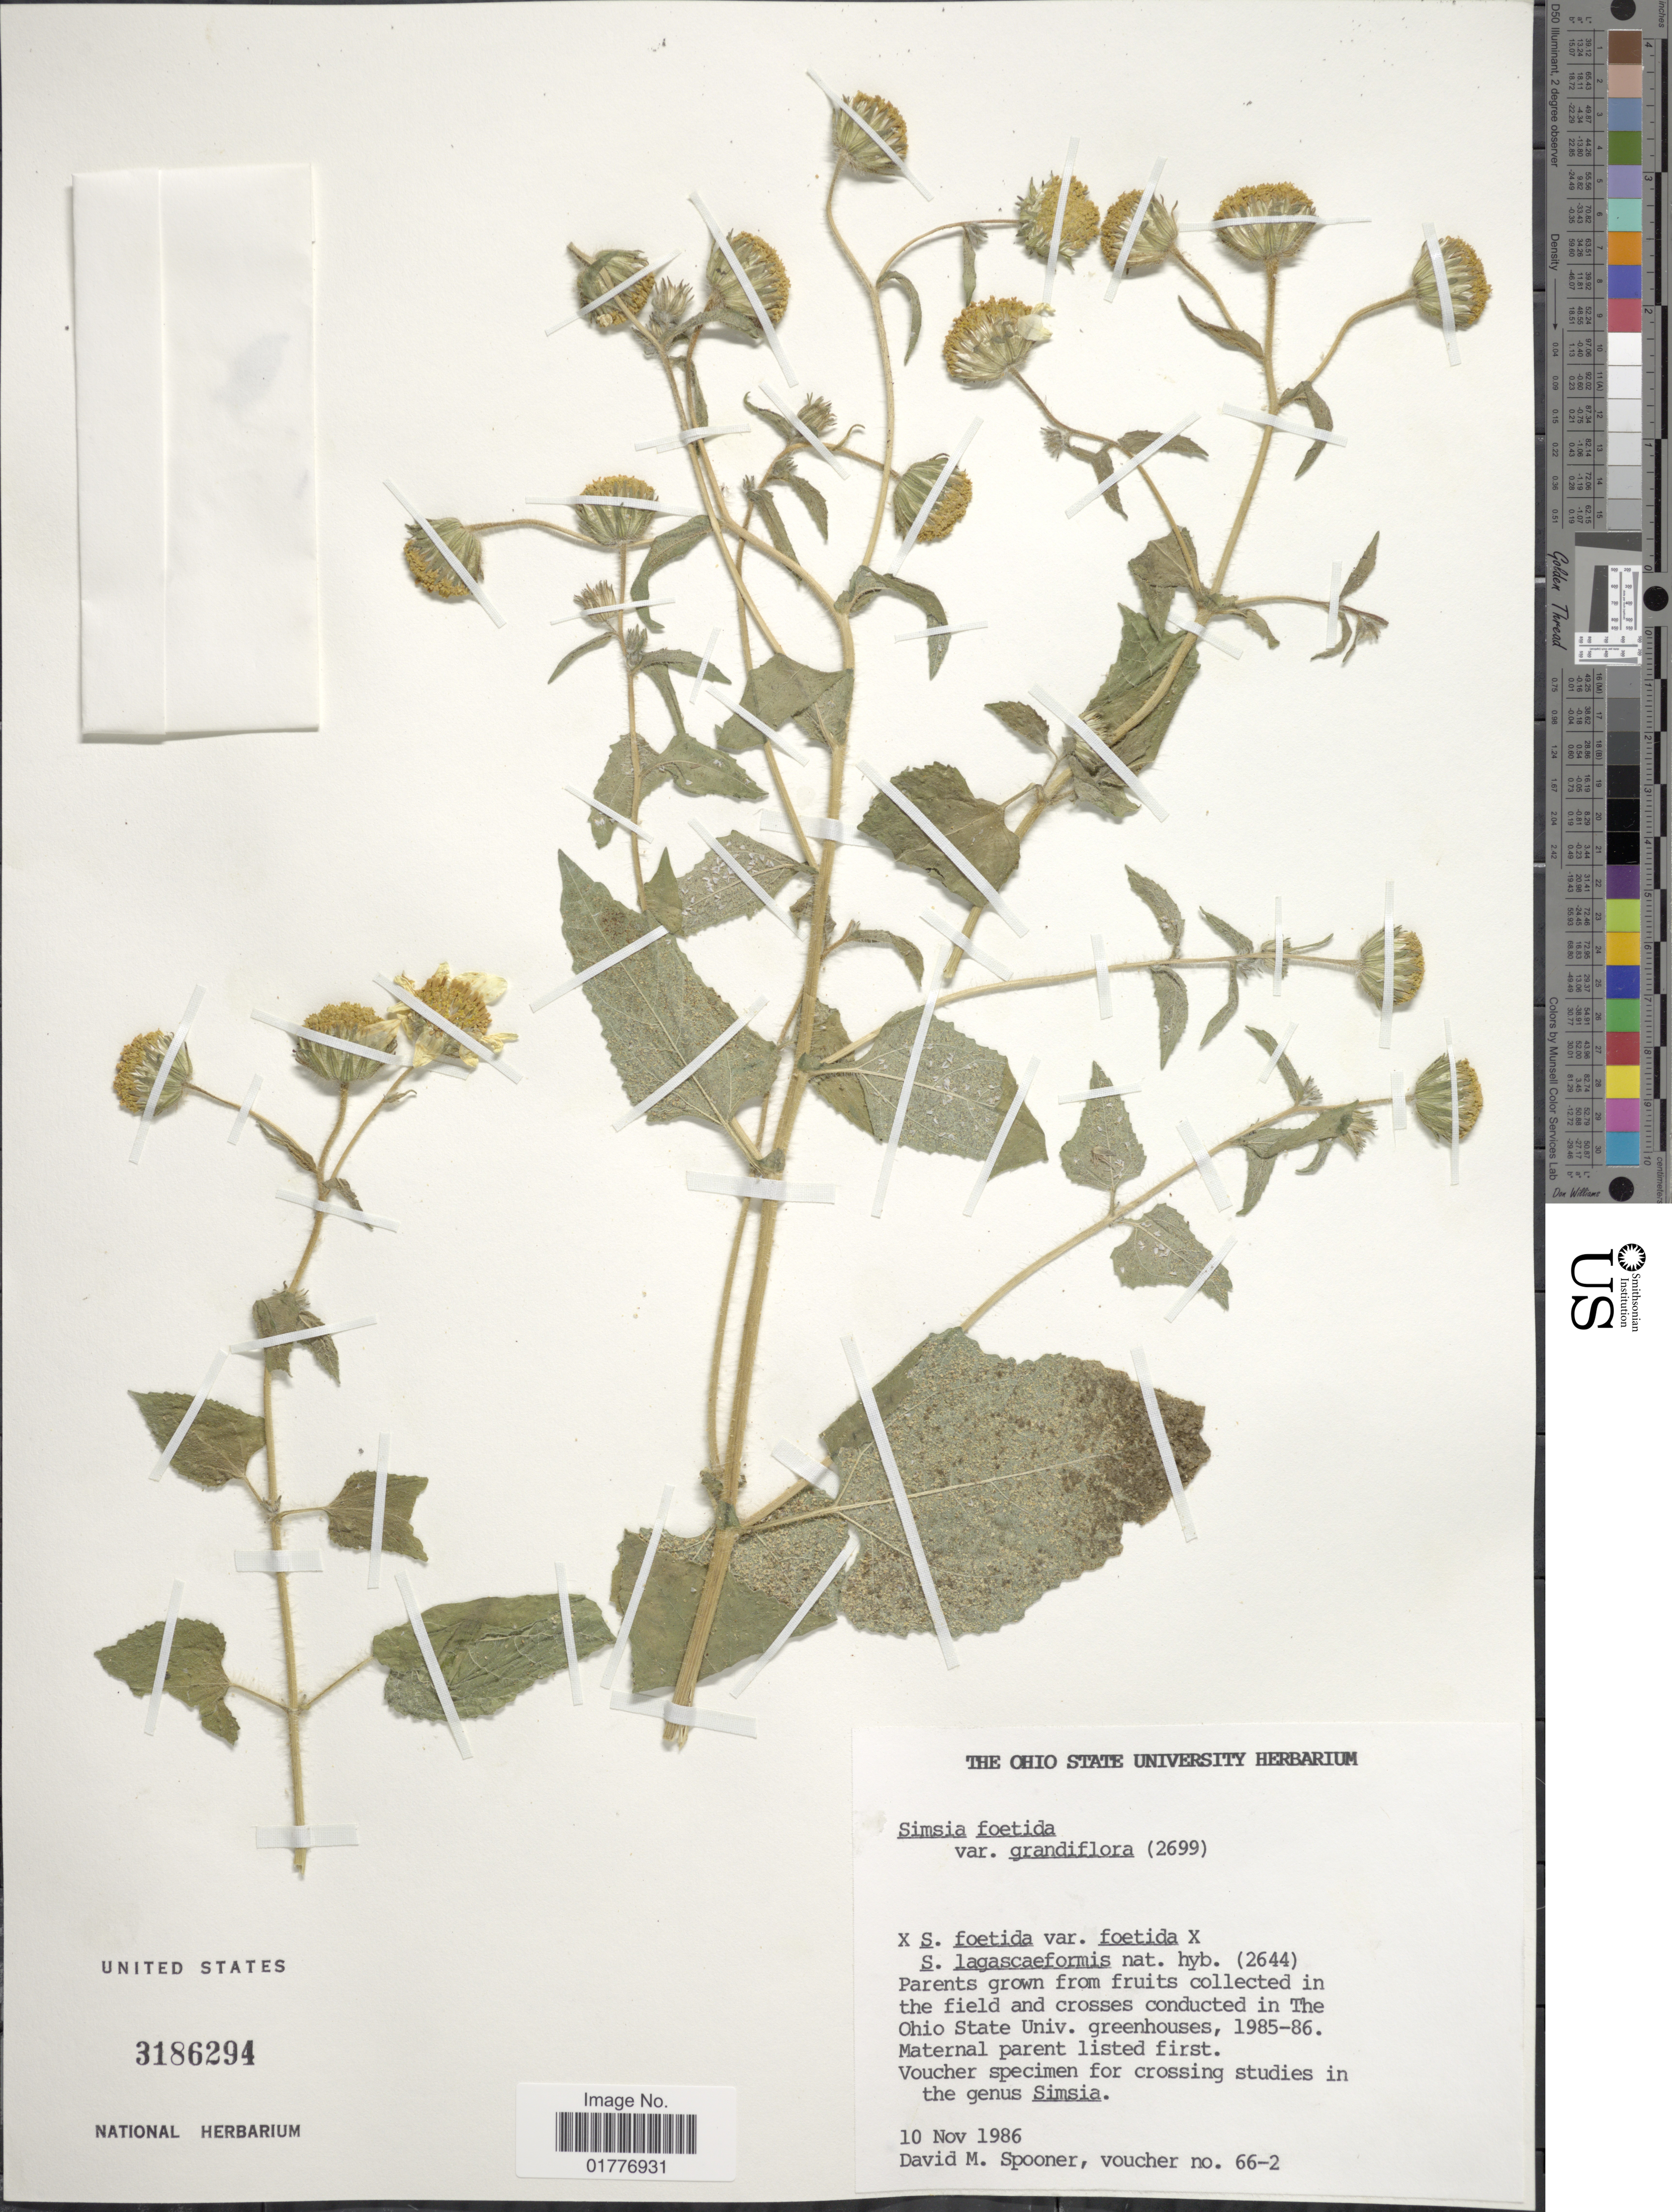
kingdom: Plantae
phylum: Tracheophyta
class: Magnoliopsida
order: Asterales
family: Asteraceae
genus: Simsia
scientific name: Simsia foetida var. grandiflora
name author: (Benth.) D.M. Spooner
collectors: D. Spooner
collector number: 66-2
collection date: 1986-11-10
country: United States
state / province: Ohio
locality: In the field and crosses conducted in The Ohio State Univ. greenhouses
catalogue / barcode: US 3186294